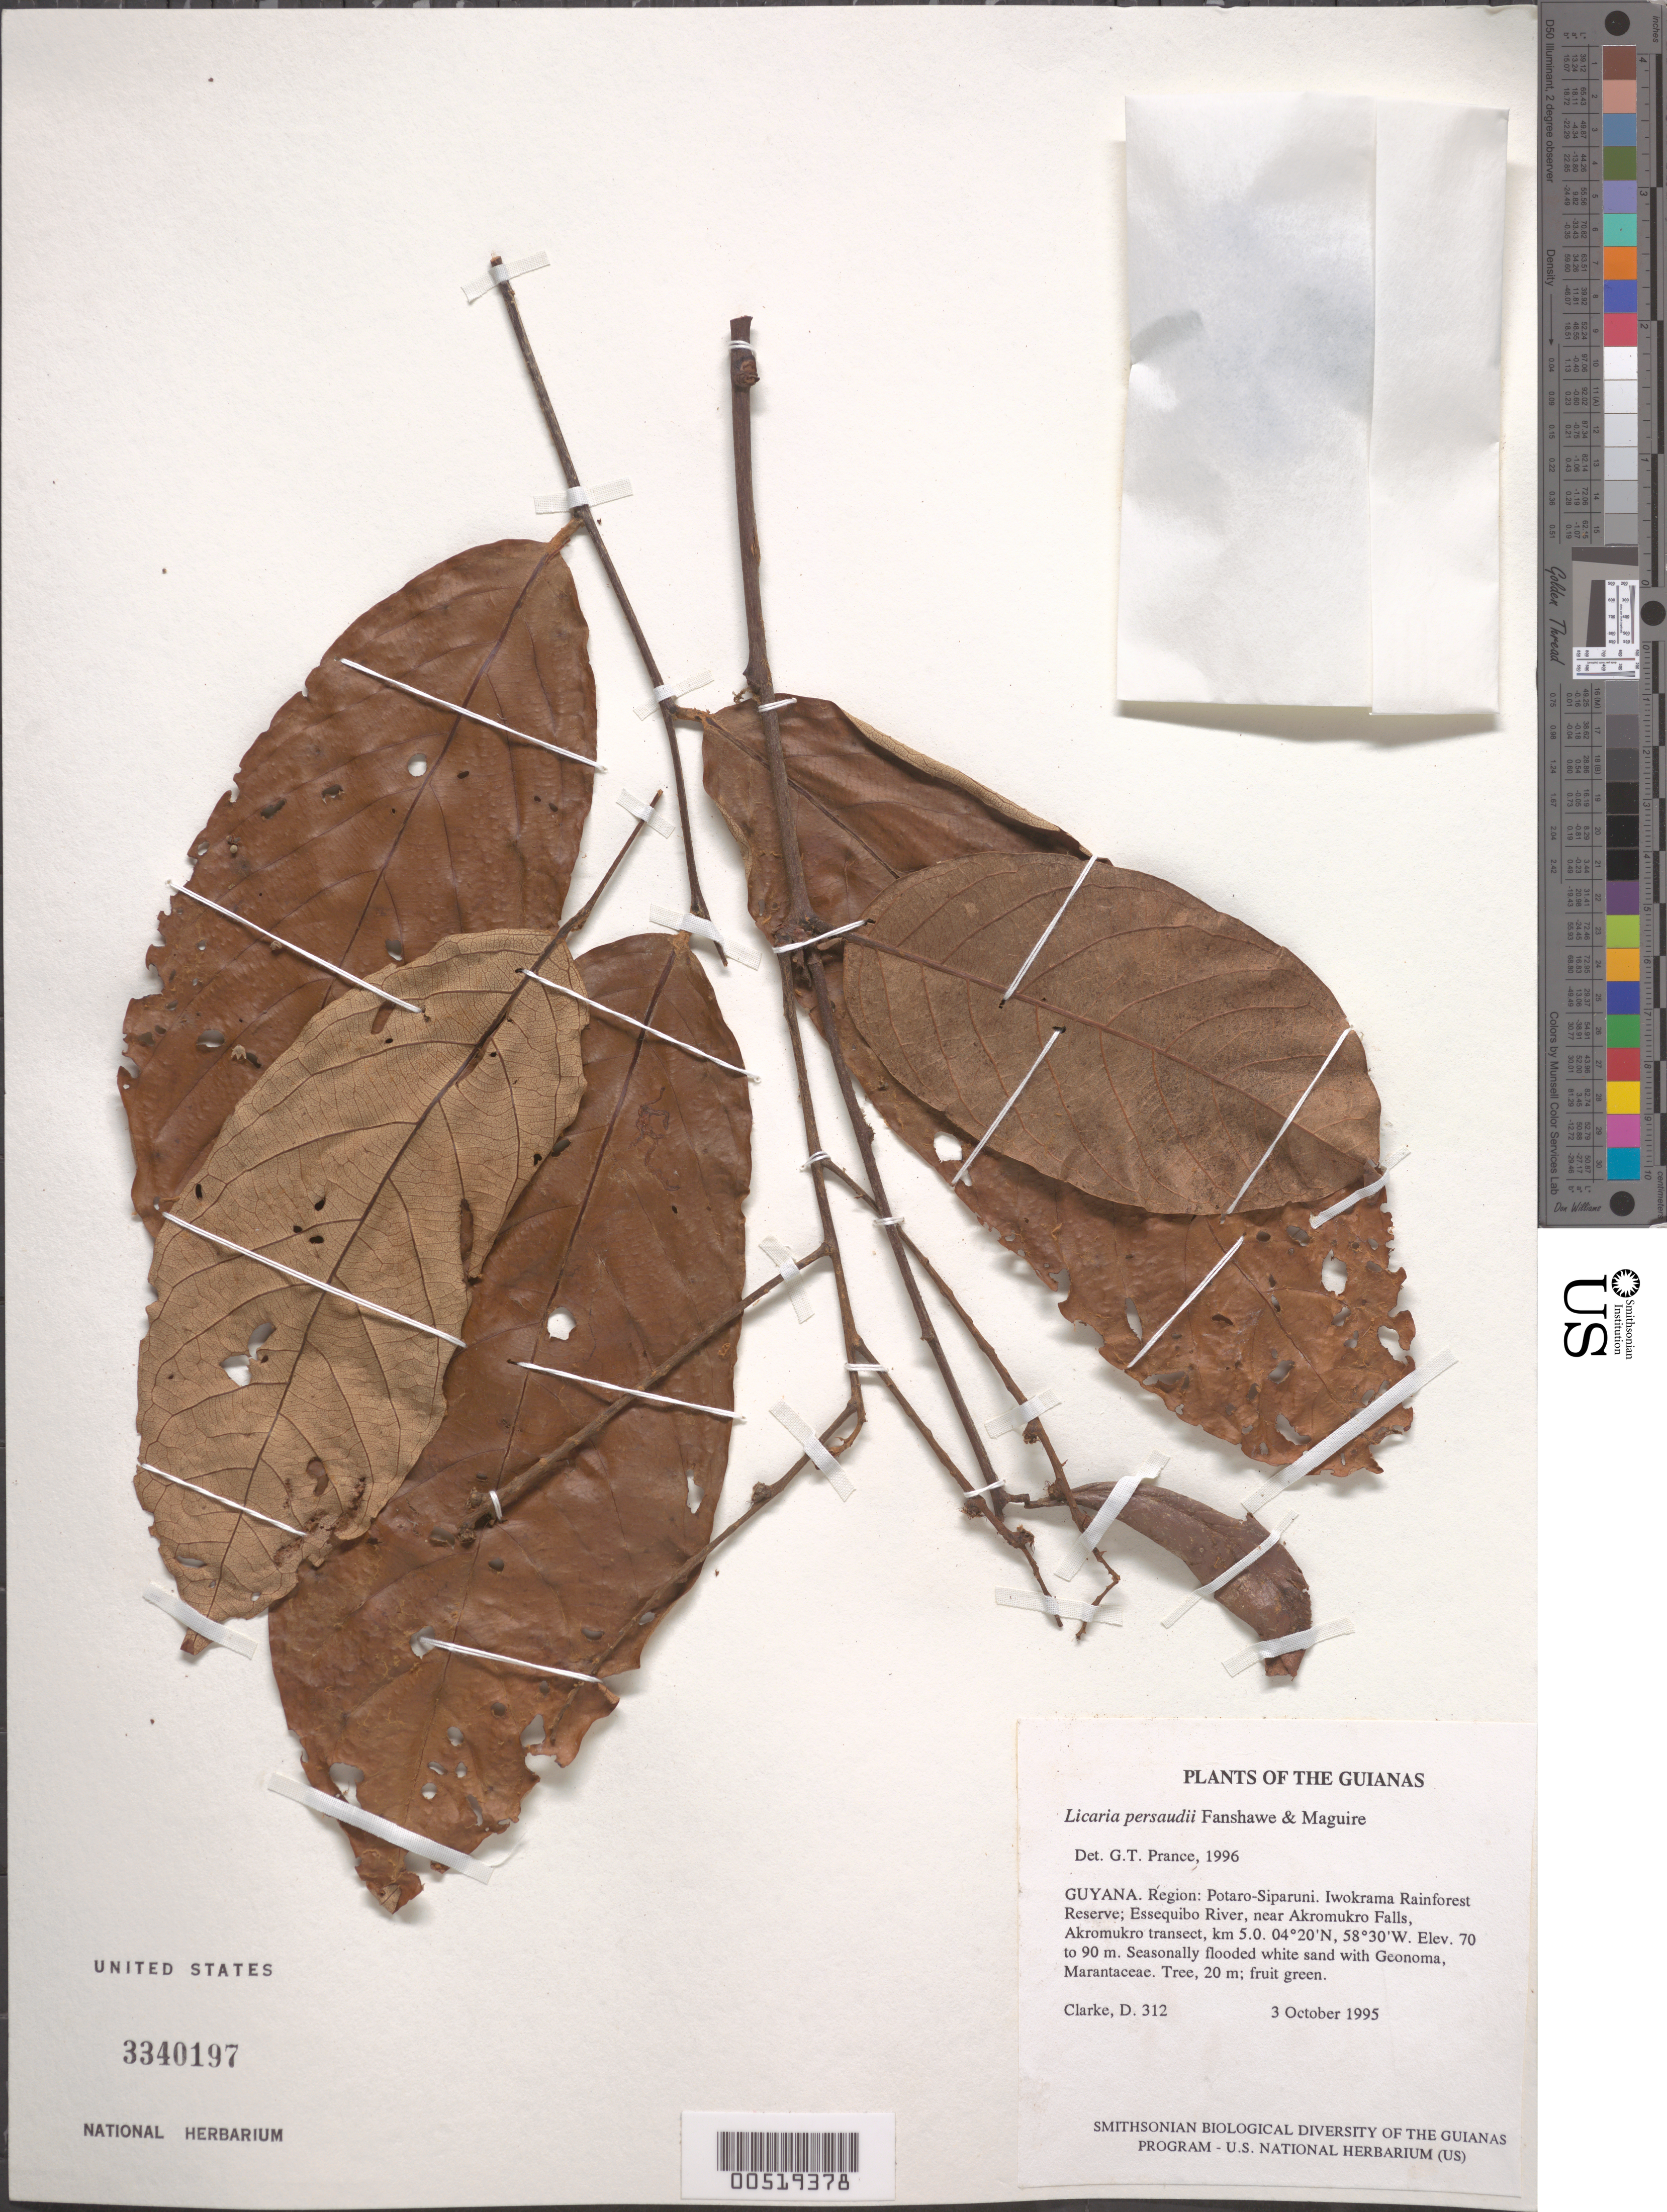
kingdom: Plantae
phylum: Tracheophyta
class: Magnoliopsida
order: Malpighiales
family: Chrysobalanaceae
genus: Leptobalanus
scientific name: Leptobalanus persaudii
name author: (Fanshawe & Maguire) Sothers & Prance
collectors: H. D. Clarke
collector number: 312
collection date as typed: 3 October 1995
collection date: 1995-10-03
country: Guyana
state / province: Potaro-Siparuni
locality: Iwokrama Rainforest Reserve; Essequibo River, near Akromukro Falls, Akromukro transect, km 5.0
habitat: Seasonally flooded white sand with Geonoma, Marantaceae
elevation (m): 70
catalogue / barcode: US 3340197